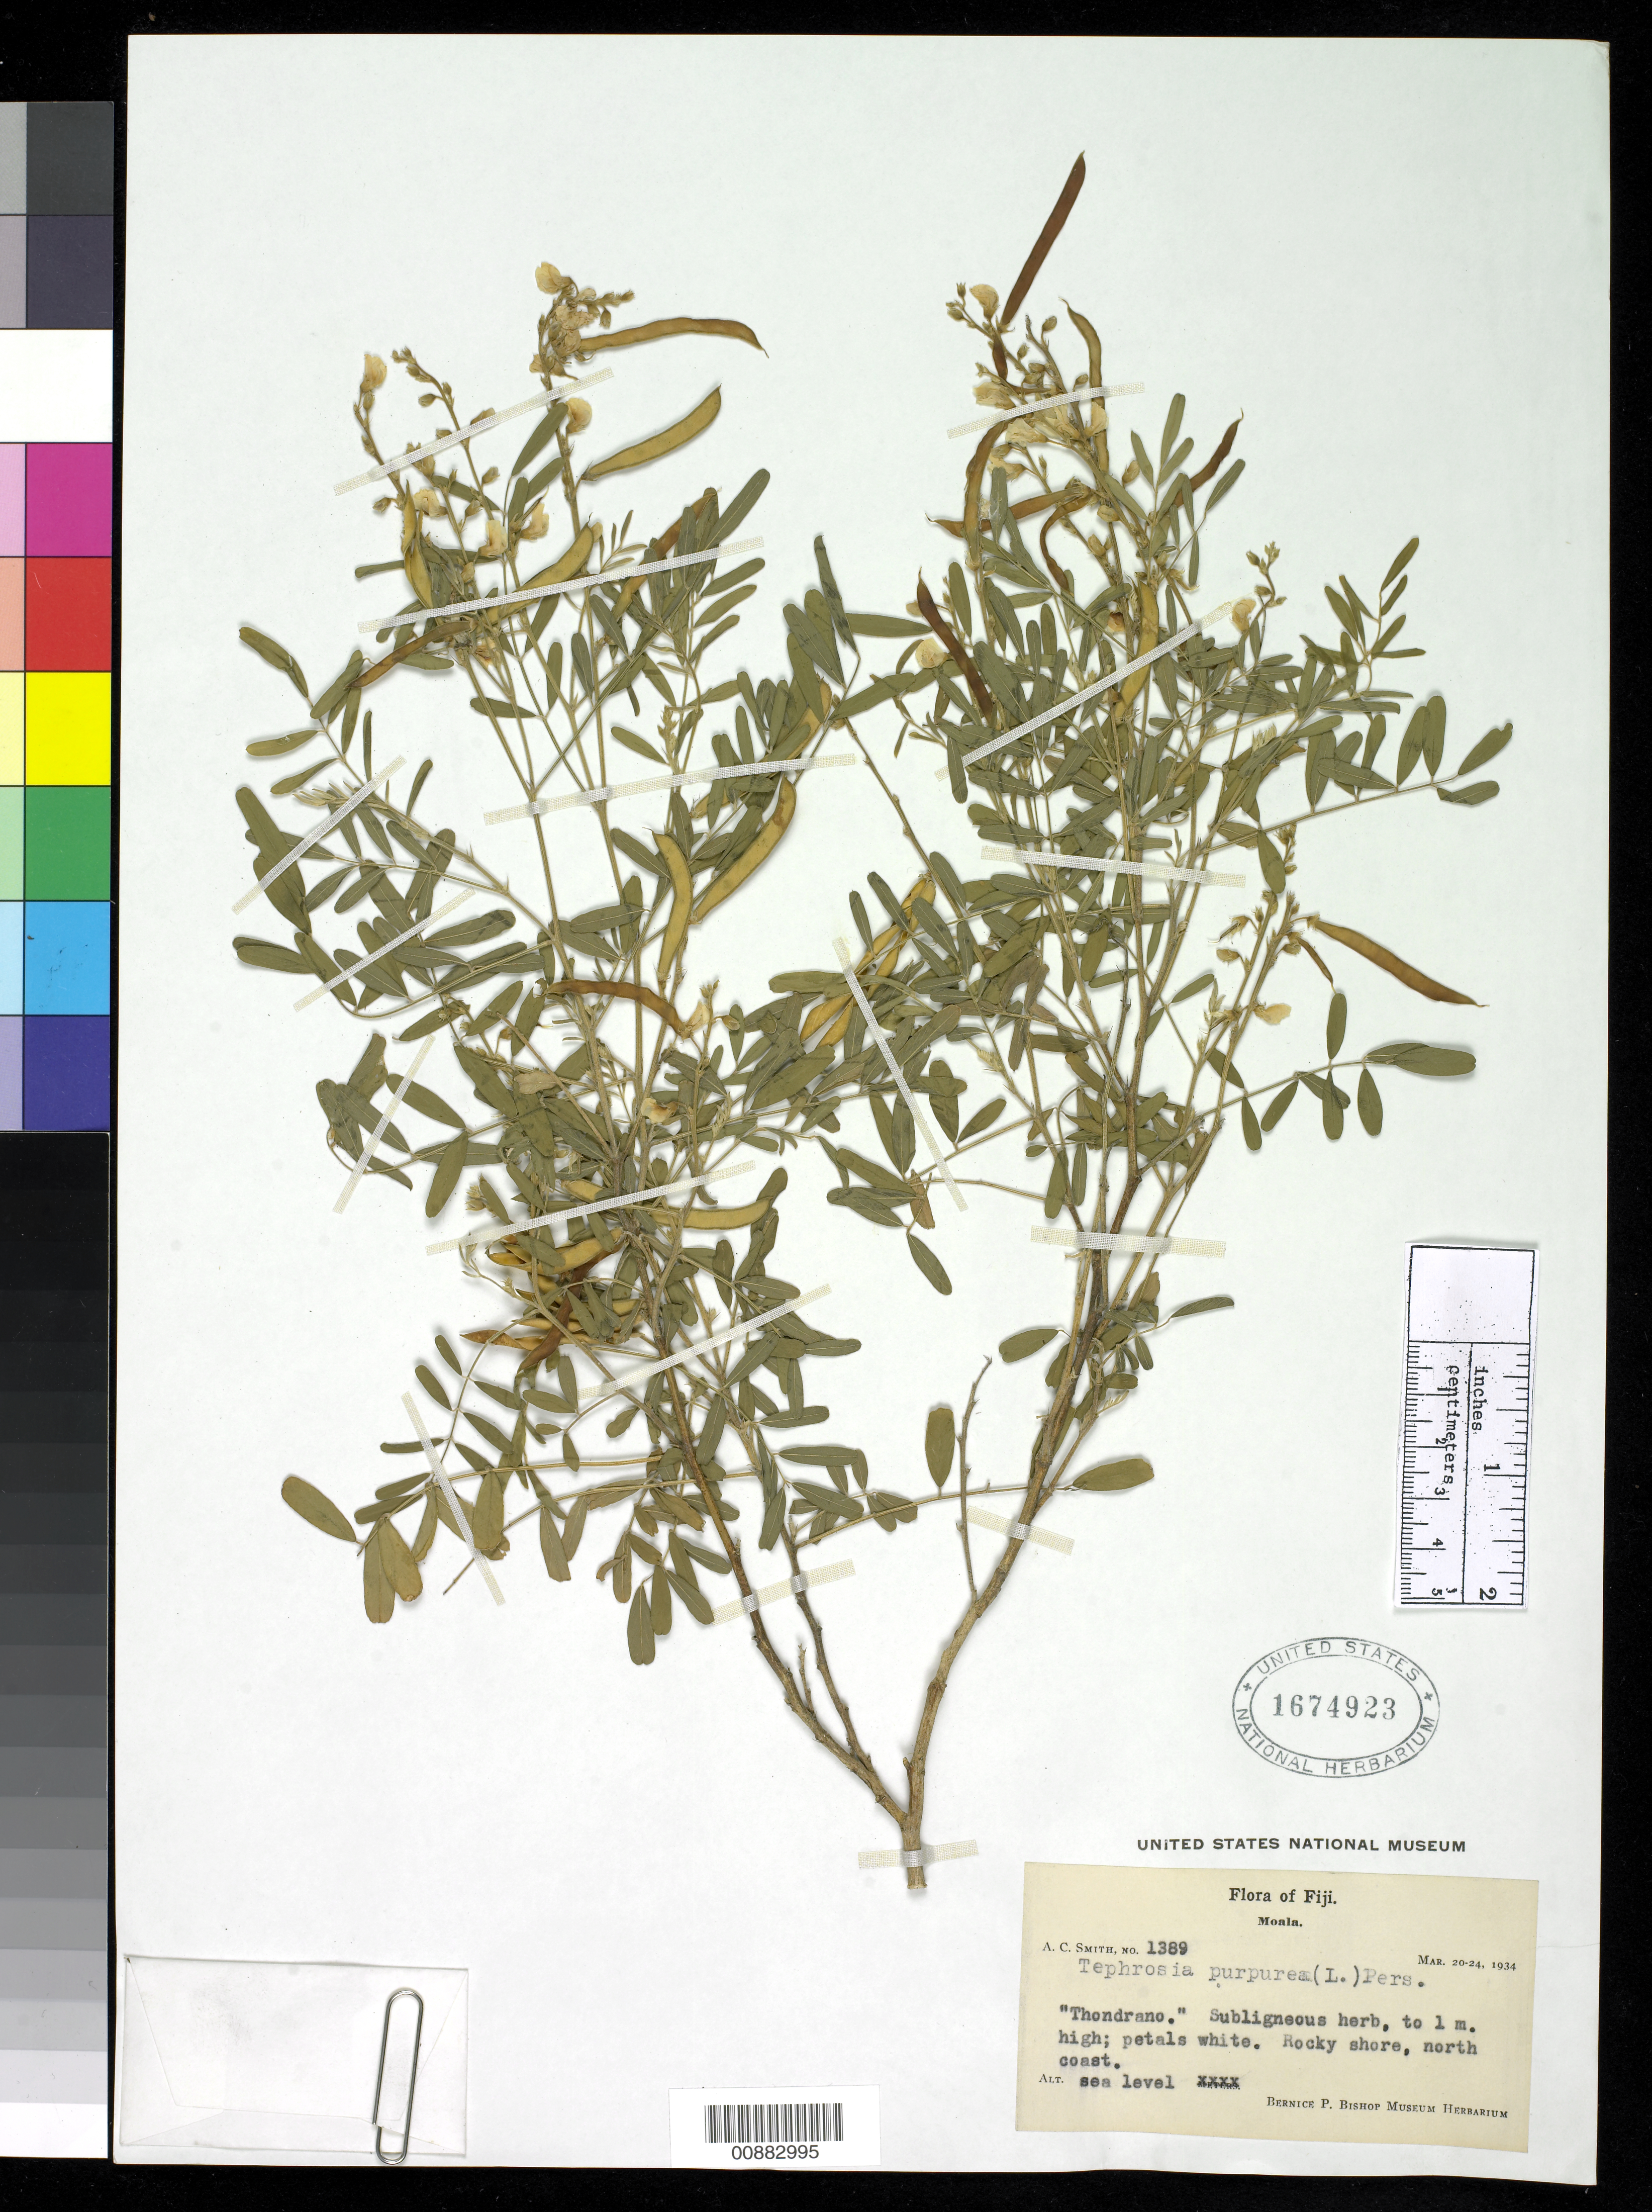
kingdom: Plantae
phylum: Tracheophyta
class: Magnoliopsida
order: Fabales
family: Fabaceae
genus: Tephrosia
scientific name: Tephrosia purpurea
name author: (L.) Pers.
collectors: C. A. Smith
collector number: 1389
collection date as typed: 20 Mar 1934 to 24 Mar 1934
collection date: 1934-03-20/1934-03-24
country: Fiji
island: Moala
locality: N Coast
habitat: Rocky shore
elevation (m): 0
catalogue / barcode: US 1674923